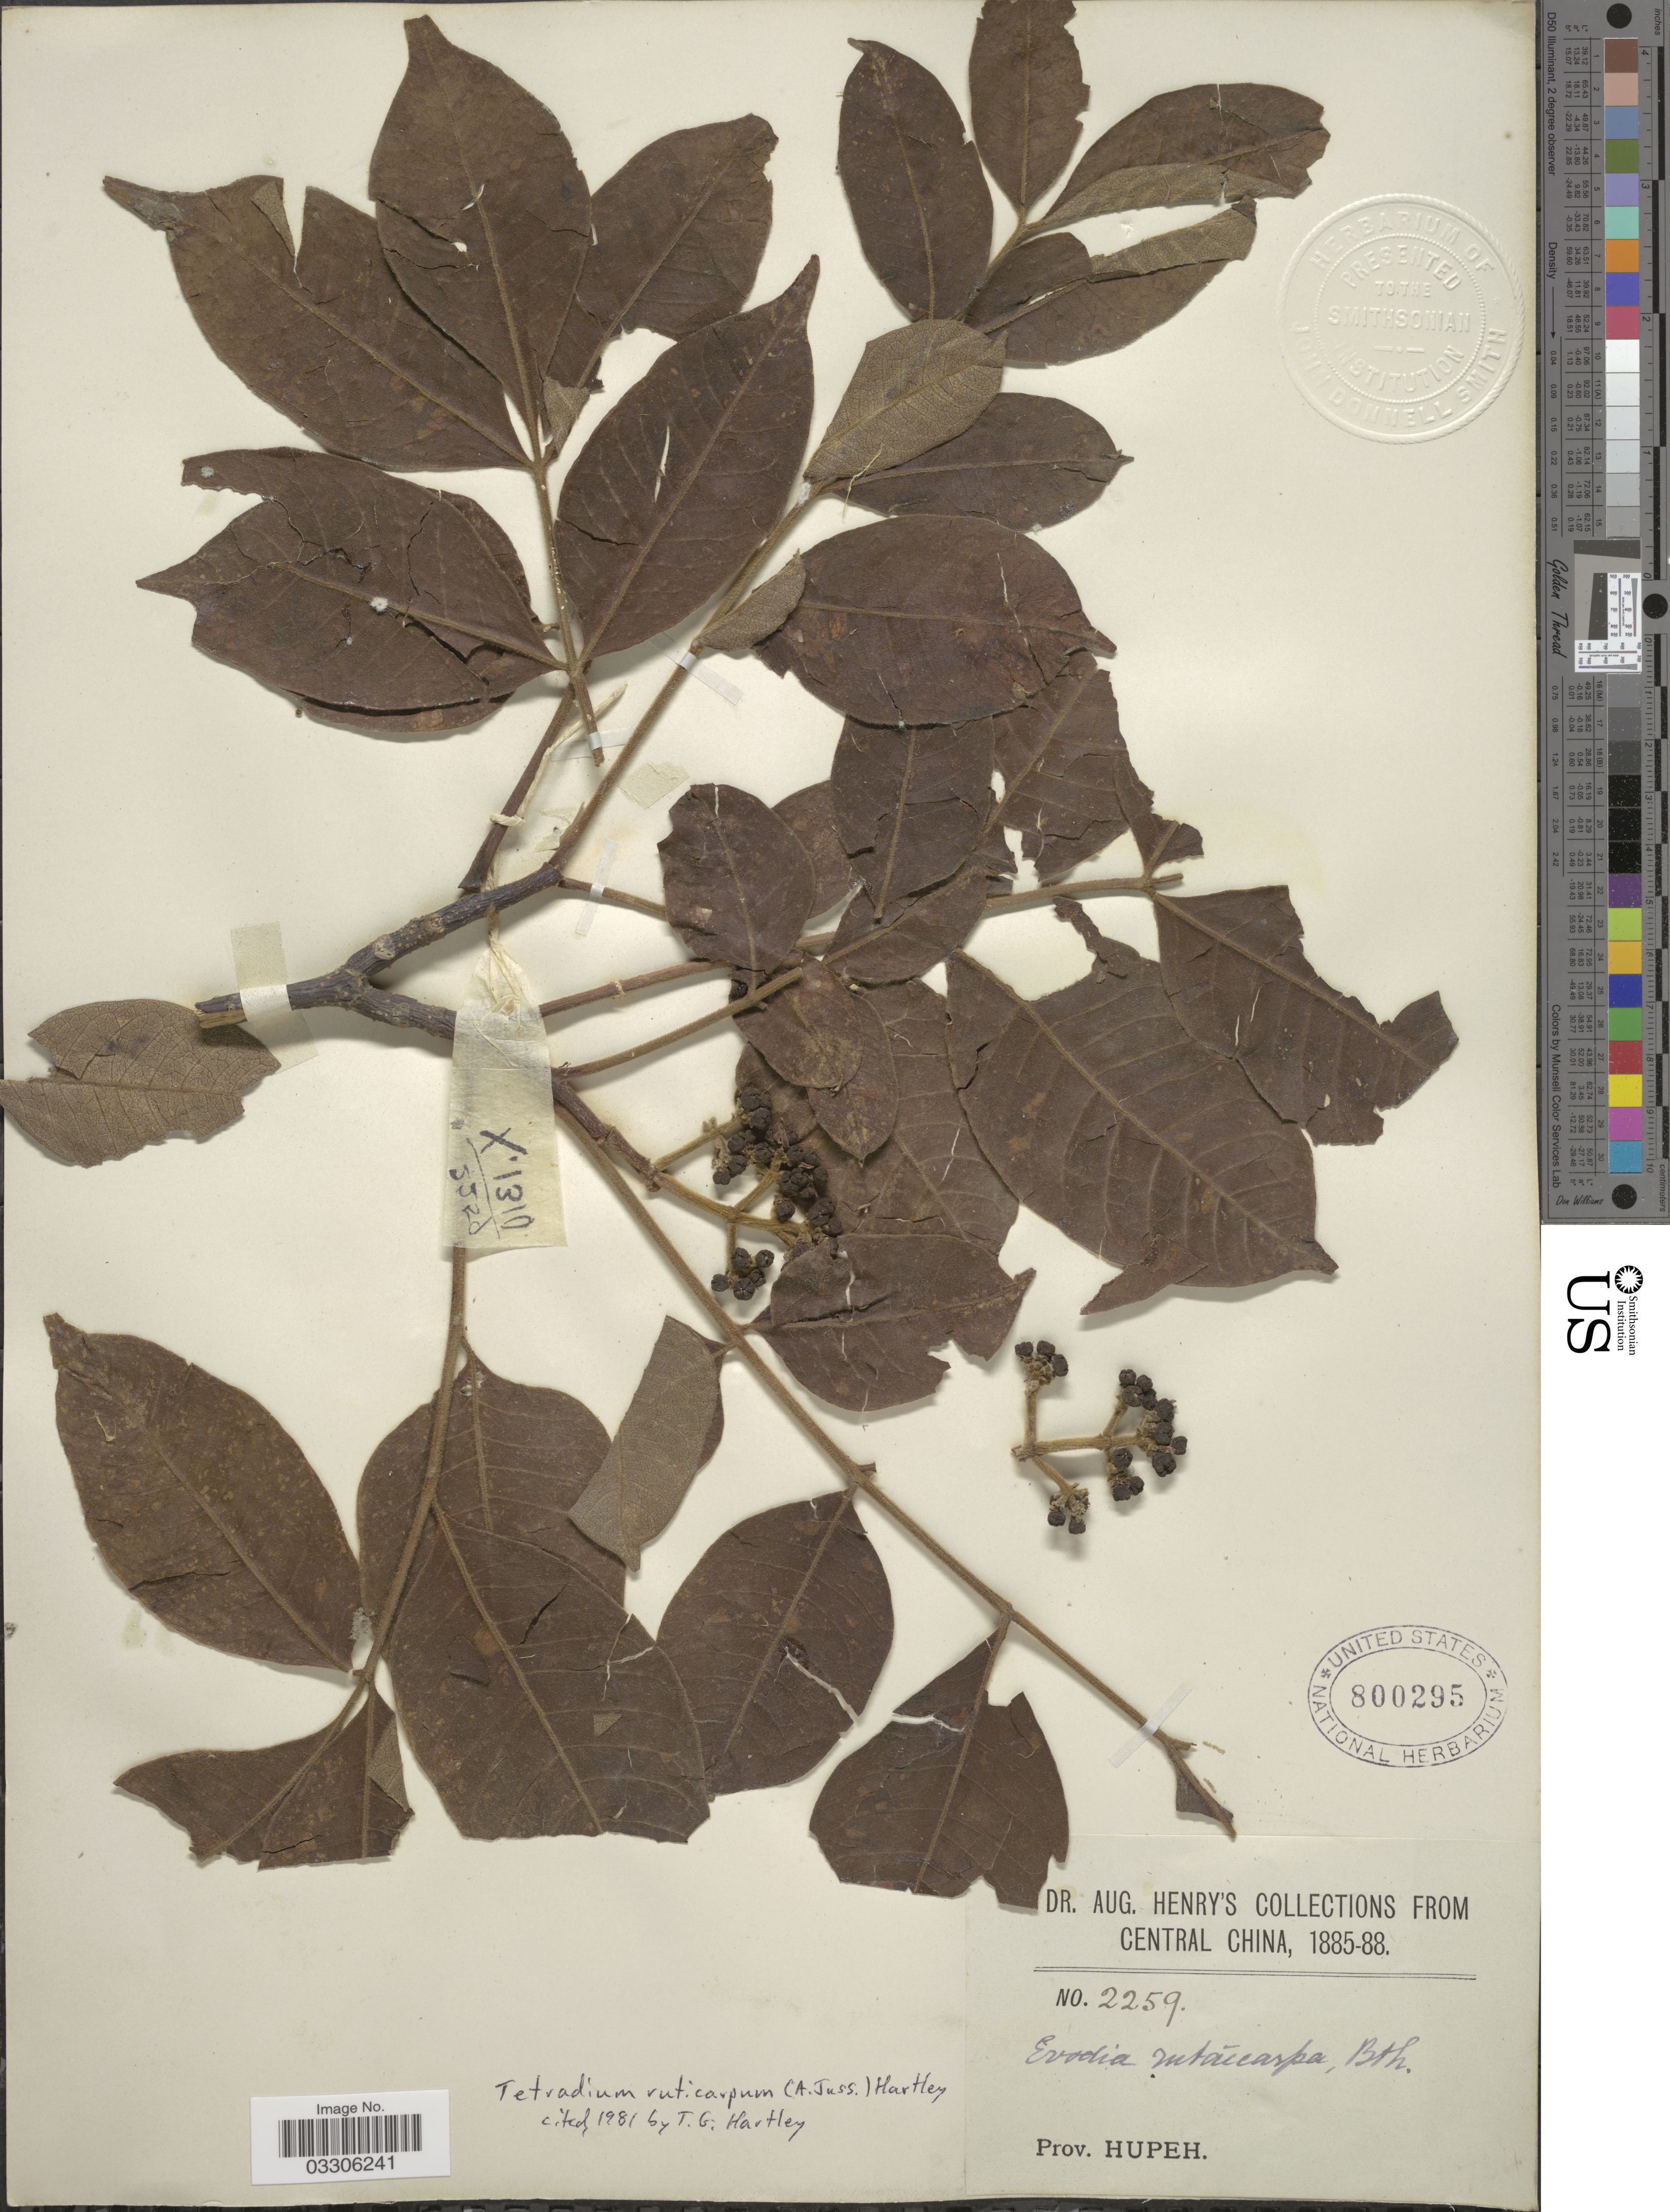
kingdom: Plantae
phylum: Tracheophyta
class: Magnoliopsida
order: Sapindales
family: Rutaceae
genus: Tetradium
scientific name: Tetradium ruticarpum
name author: (A. Juss.) T.G. Hartley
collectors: A. Henry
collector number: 2259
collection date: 1885/1888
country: China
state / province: Hubei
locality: Central China. Prov. Hupeh.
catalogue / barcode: US 800295